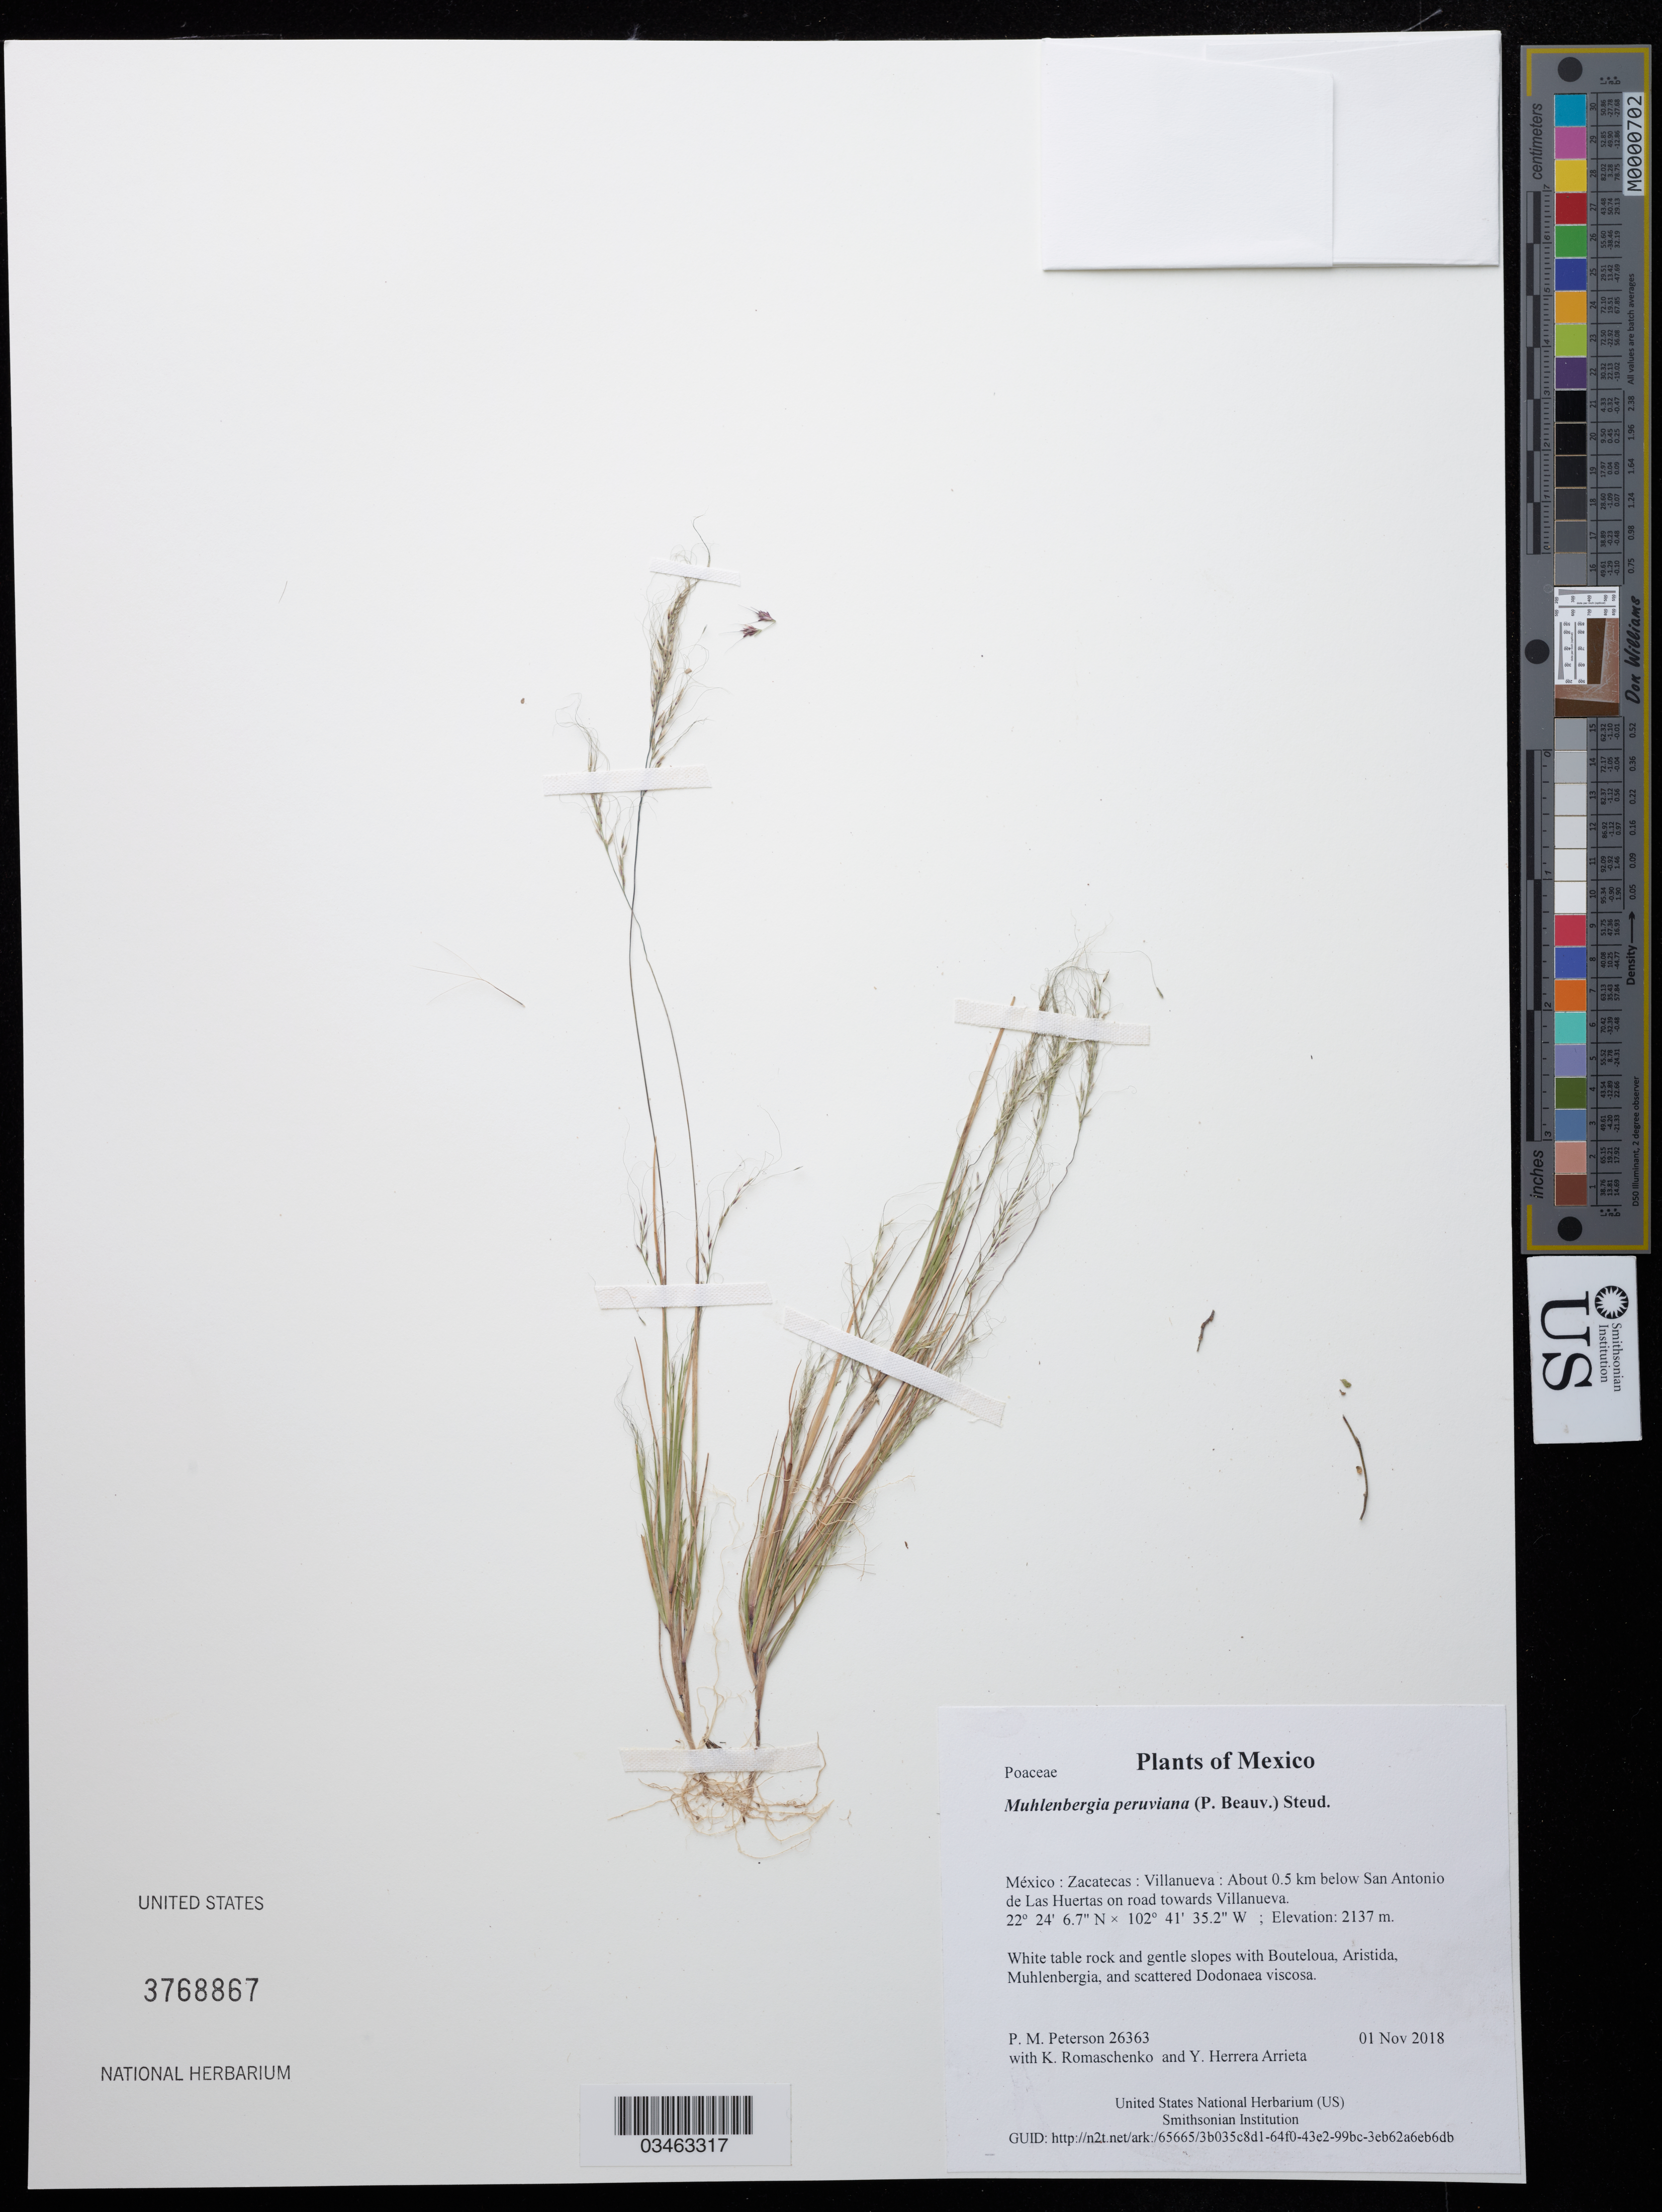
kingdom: Plantae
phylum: Tracheophyta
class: Liliopsida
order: Poales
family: Poaceae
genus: Muhlenbergia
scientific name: Muhlenbergia peruviana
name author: (P. Beauv.) Steud.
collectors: P. M. Peterson, K. Romaschenko & Y. Herrera Arrieta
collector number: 26363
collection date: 2018-11-01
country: México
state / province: Zacatecas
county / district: Villanueva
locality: About 0.5 km below San Antonio de Las Huertas on road towards Villanueva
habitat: White table rock and gentle slopes with Bouteloua, Aristida, Muhlenbergia, and scattered Dodonaea viscosa.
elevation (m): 2137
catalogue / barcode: US 3768867